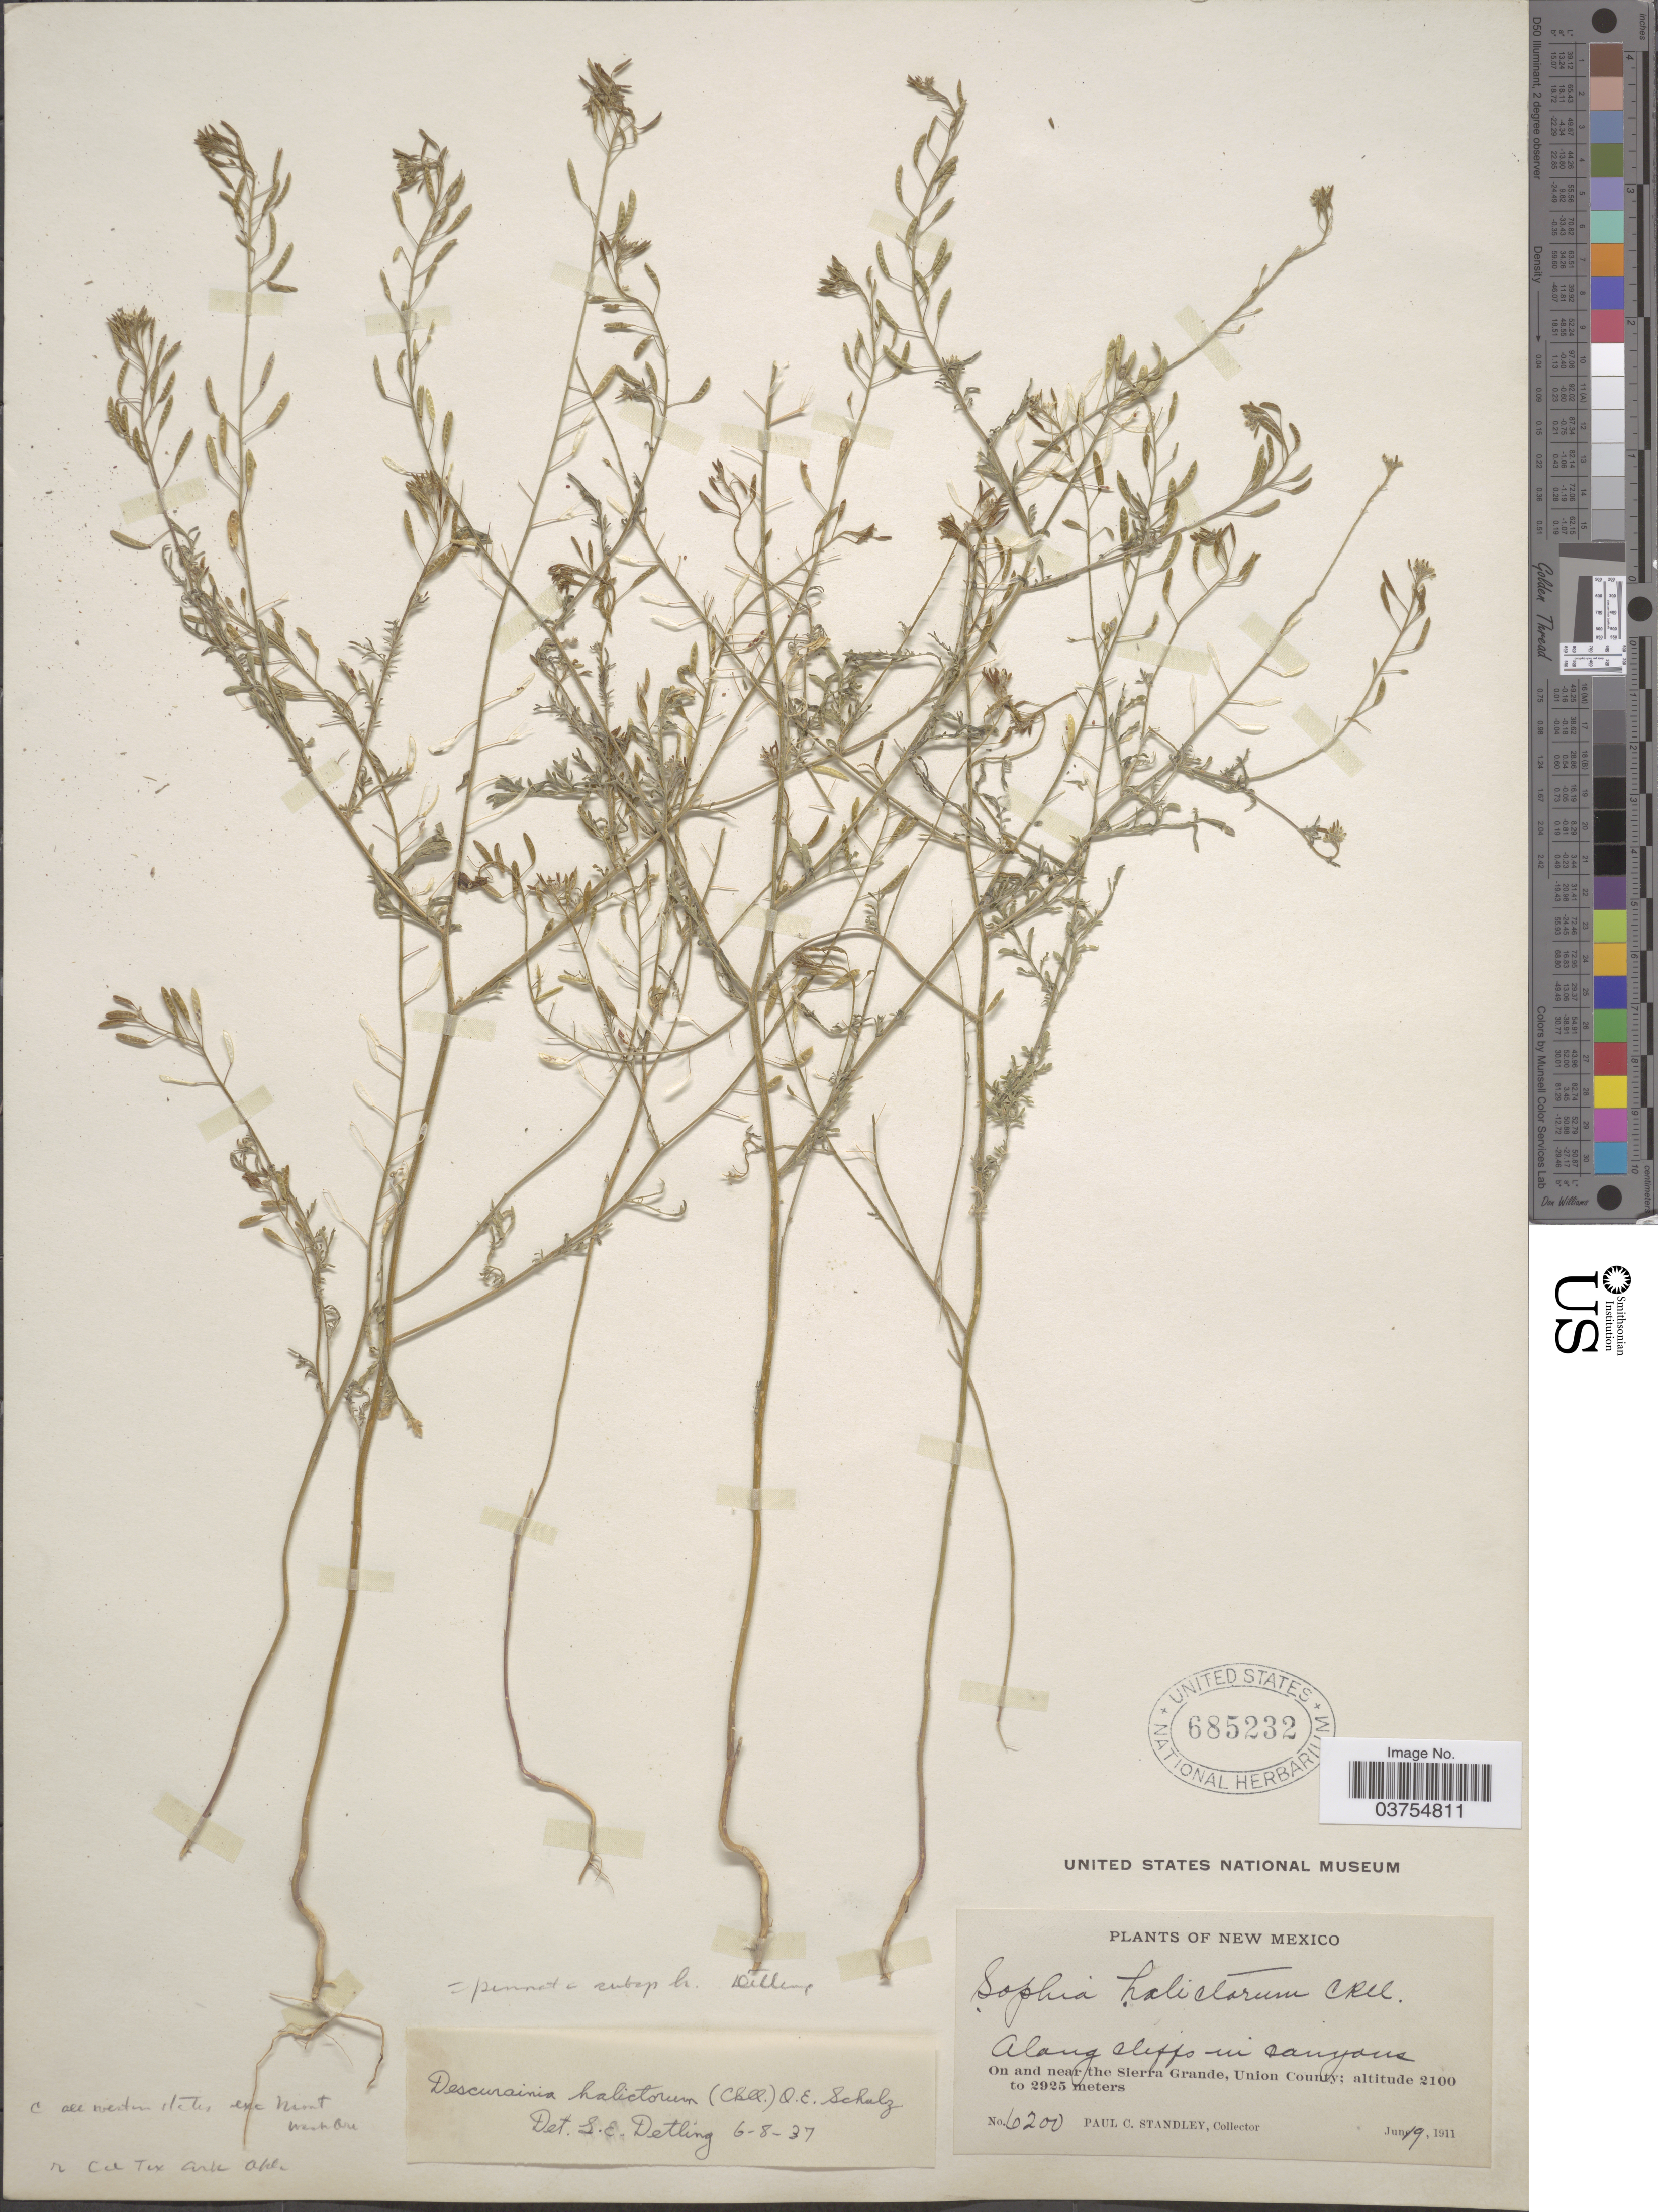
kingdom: Plantae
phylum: Tracheophyta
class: Magnoliopsida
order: Brassicales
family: Brassicaceae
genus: Descurainia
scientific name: Descurainia pinnata subsp. halictorum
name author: (Cockerell) Detling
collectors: P. C. Standley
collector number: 6200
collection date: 1911-06-19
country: United States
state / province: New Mexico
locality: Along cliffs in canyons. On and near the Sierra Grande, Union County.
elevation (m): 2100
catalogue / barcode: US 685232